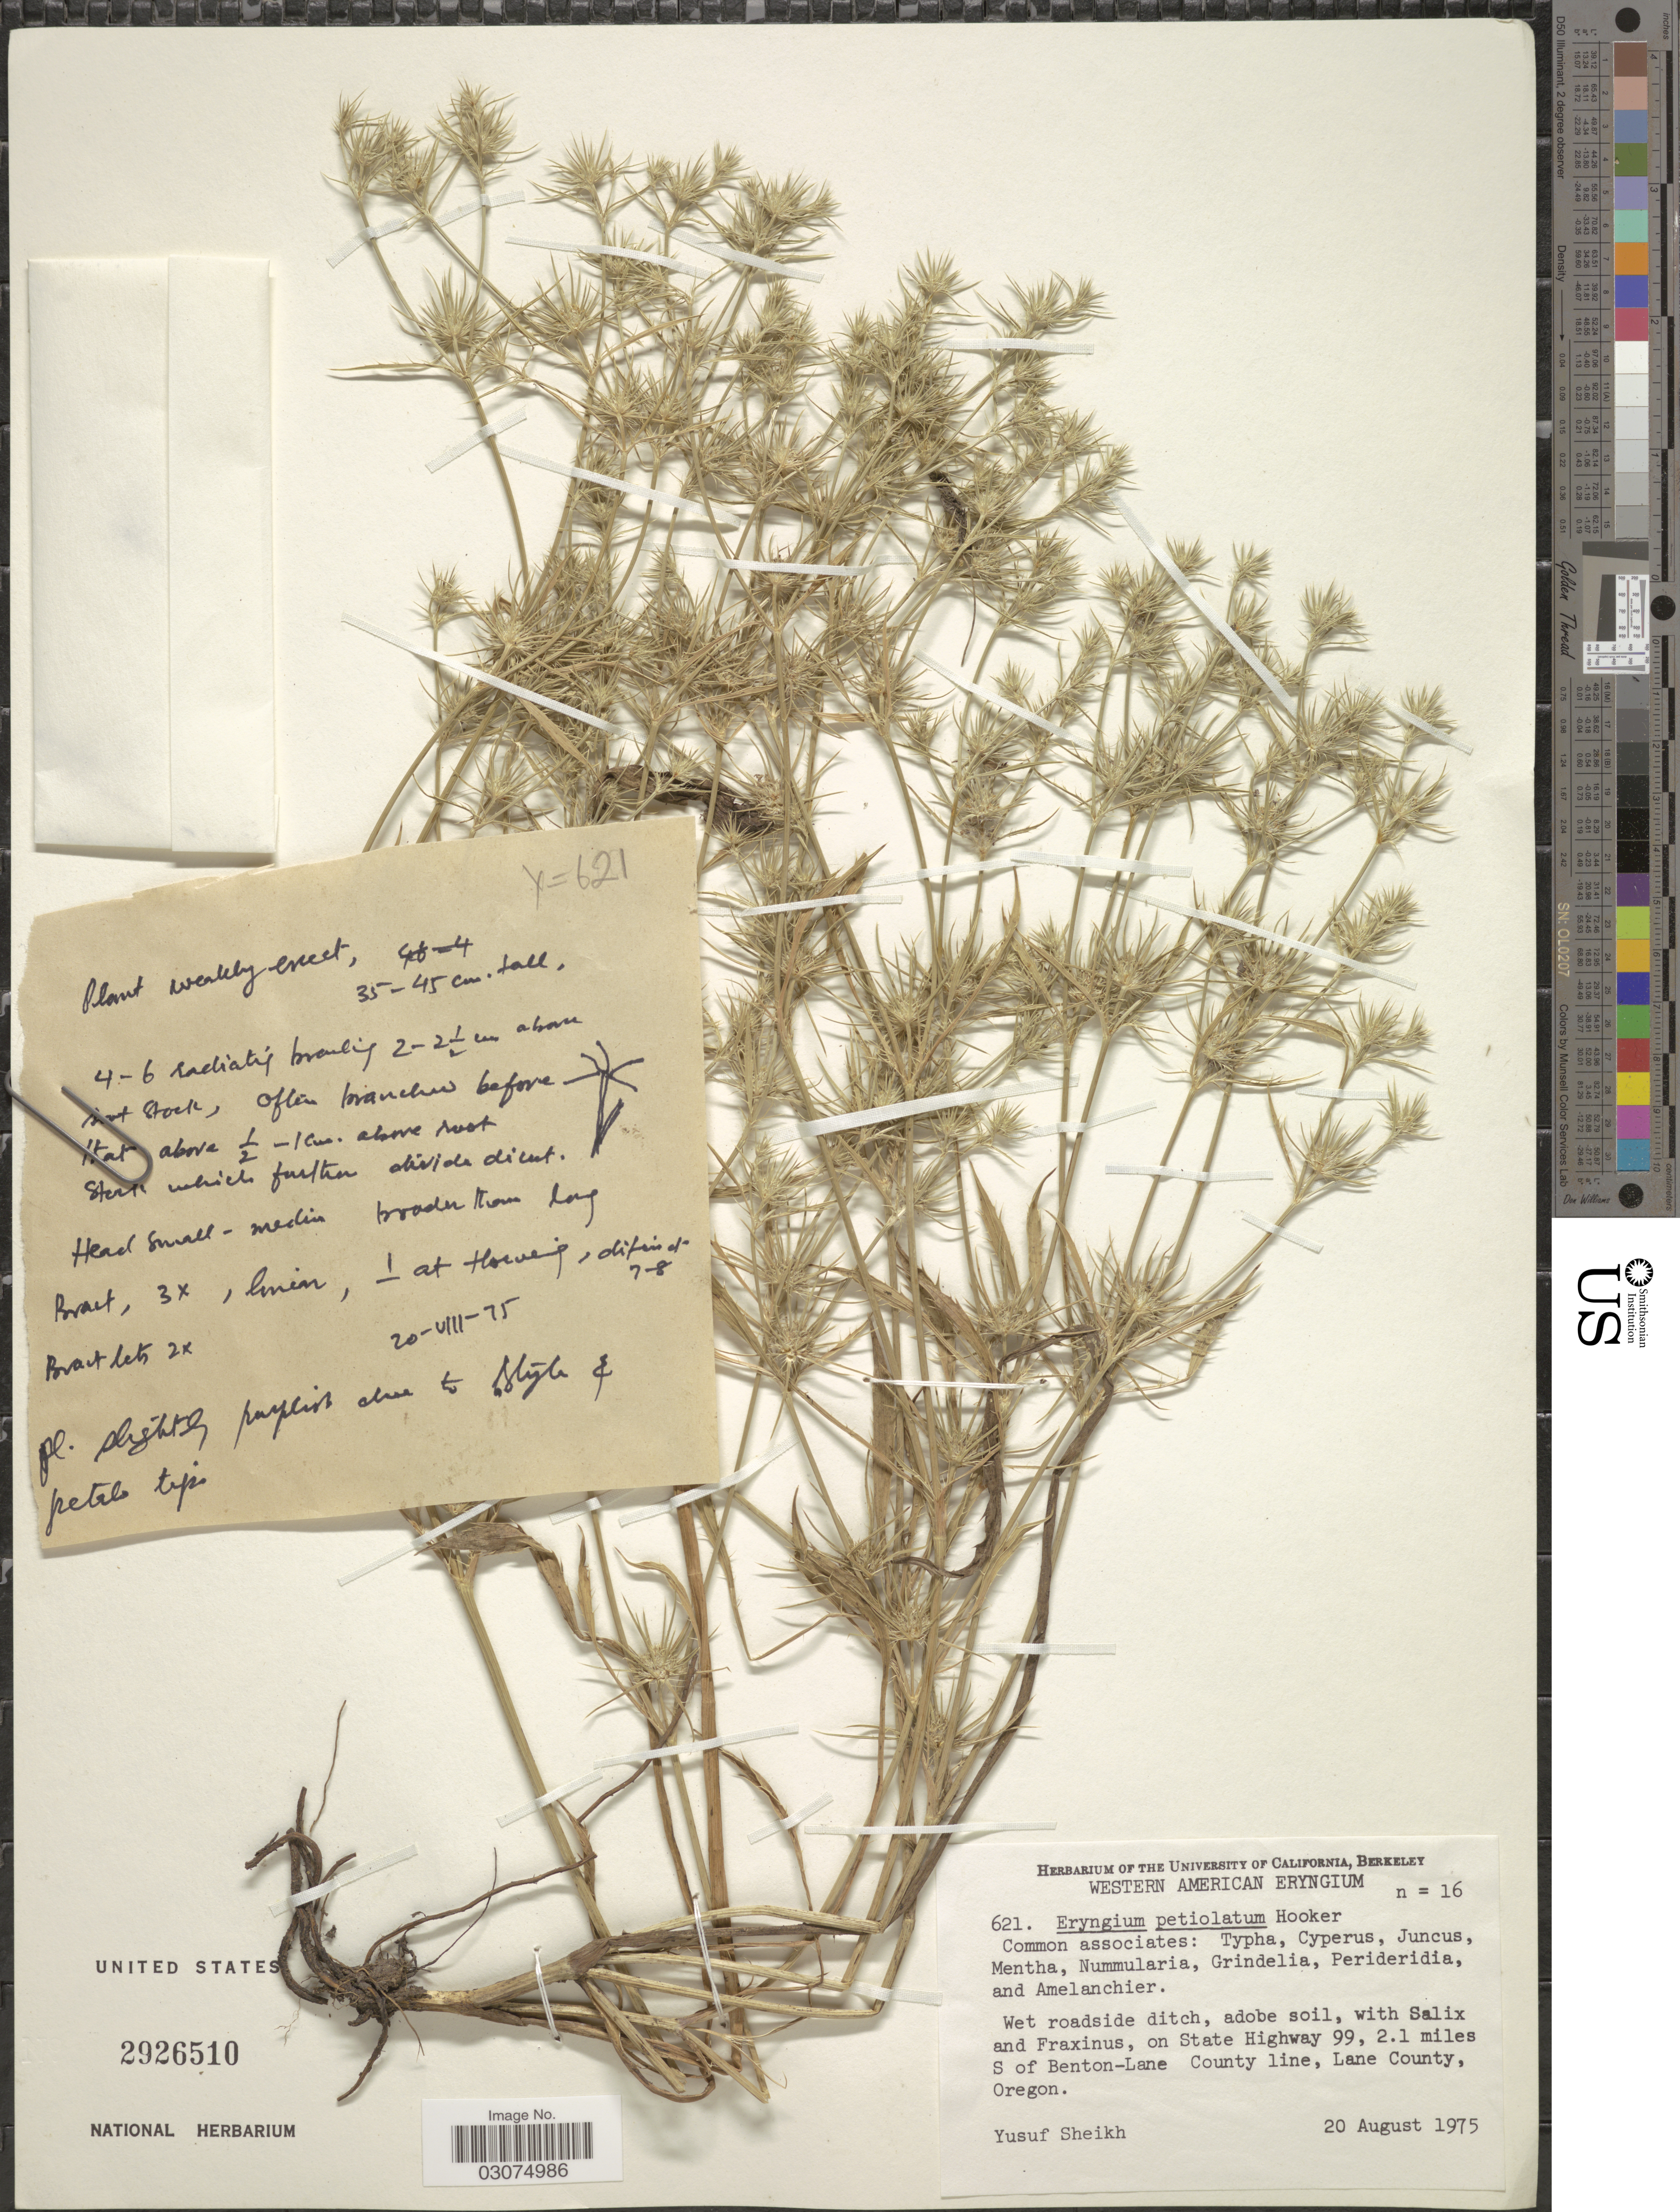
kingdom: Plantae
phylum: Tracheophyta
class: Magnoliopsida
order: Apiales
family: Apiaceae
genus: Eryngium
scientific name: Eryngium petiolatum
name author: Hook.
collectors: Y. Sheikh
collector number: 621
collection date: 1975-08-20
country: United States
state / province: Oregon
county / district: Benton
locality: On State Highway 99, 2.1 miles S of Benton-Lane County line, Lane County.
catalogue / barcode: US 2926510